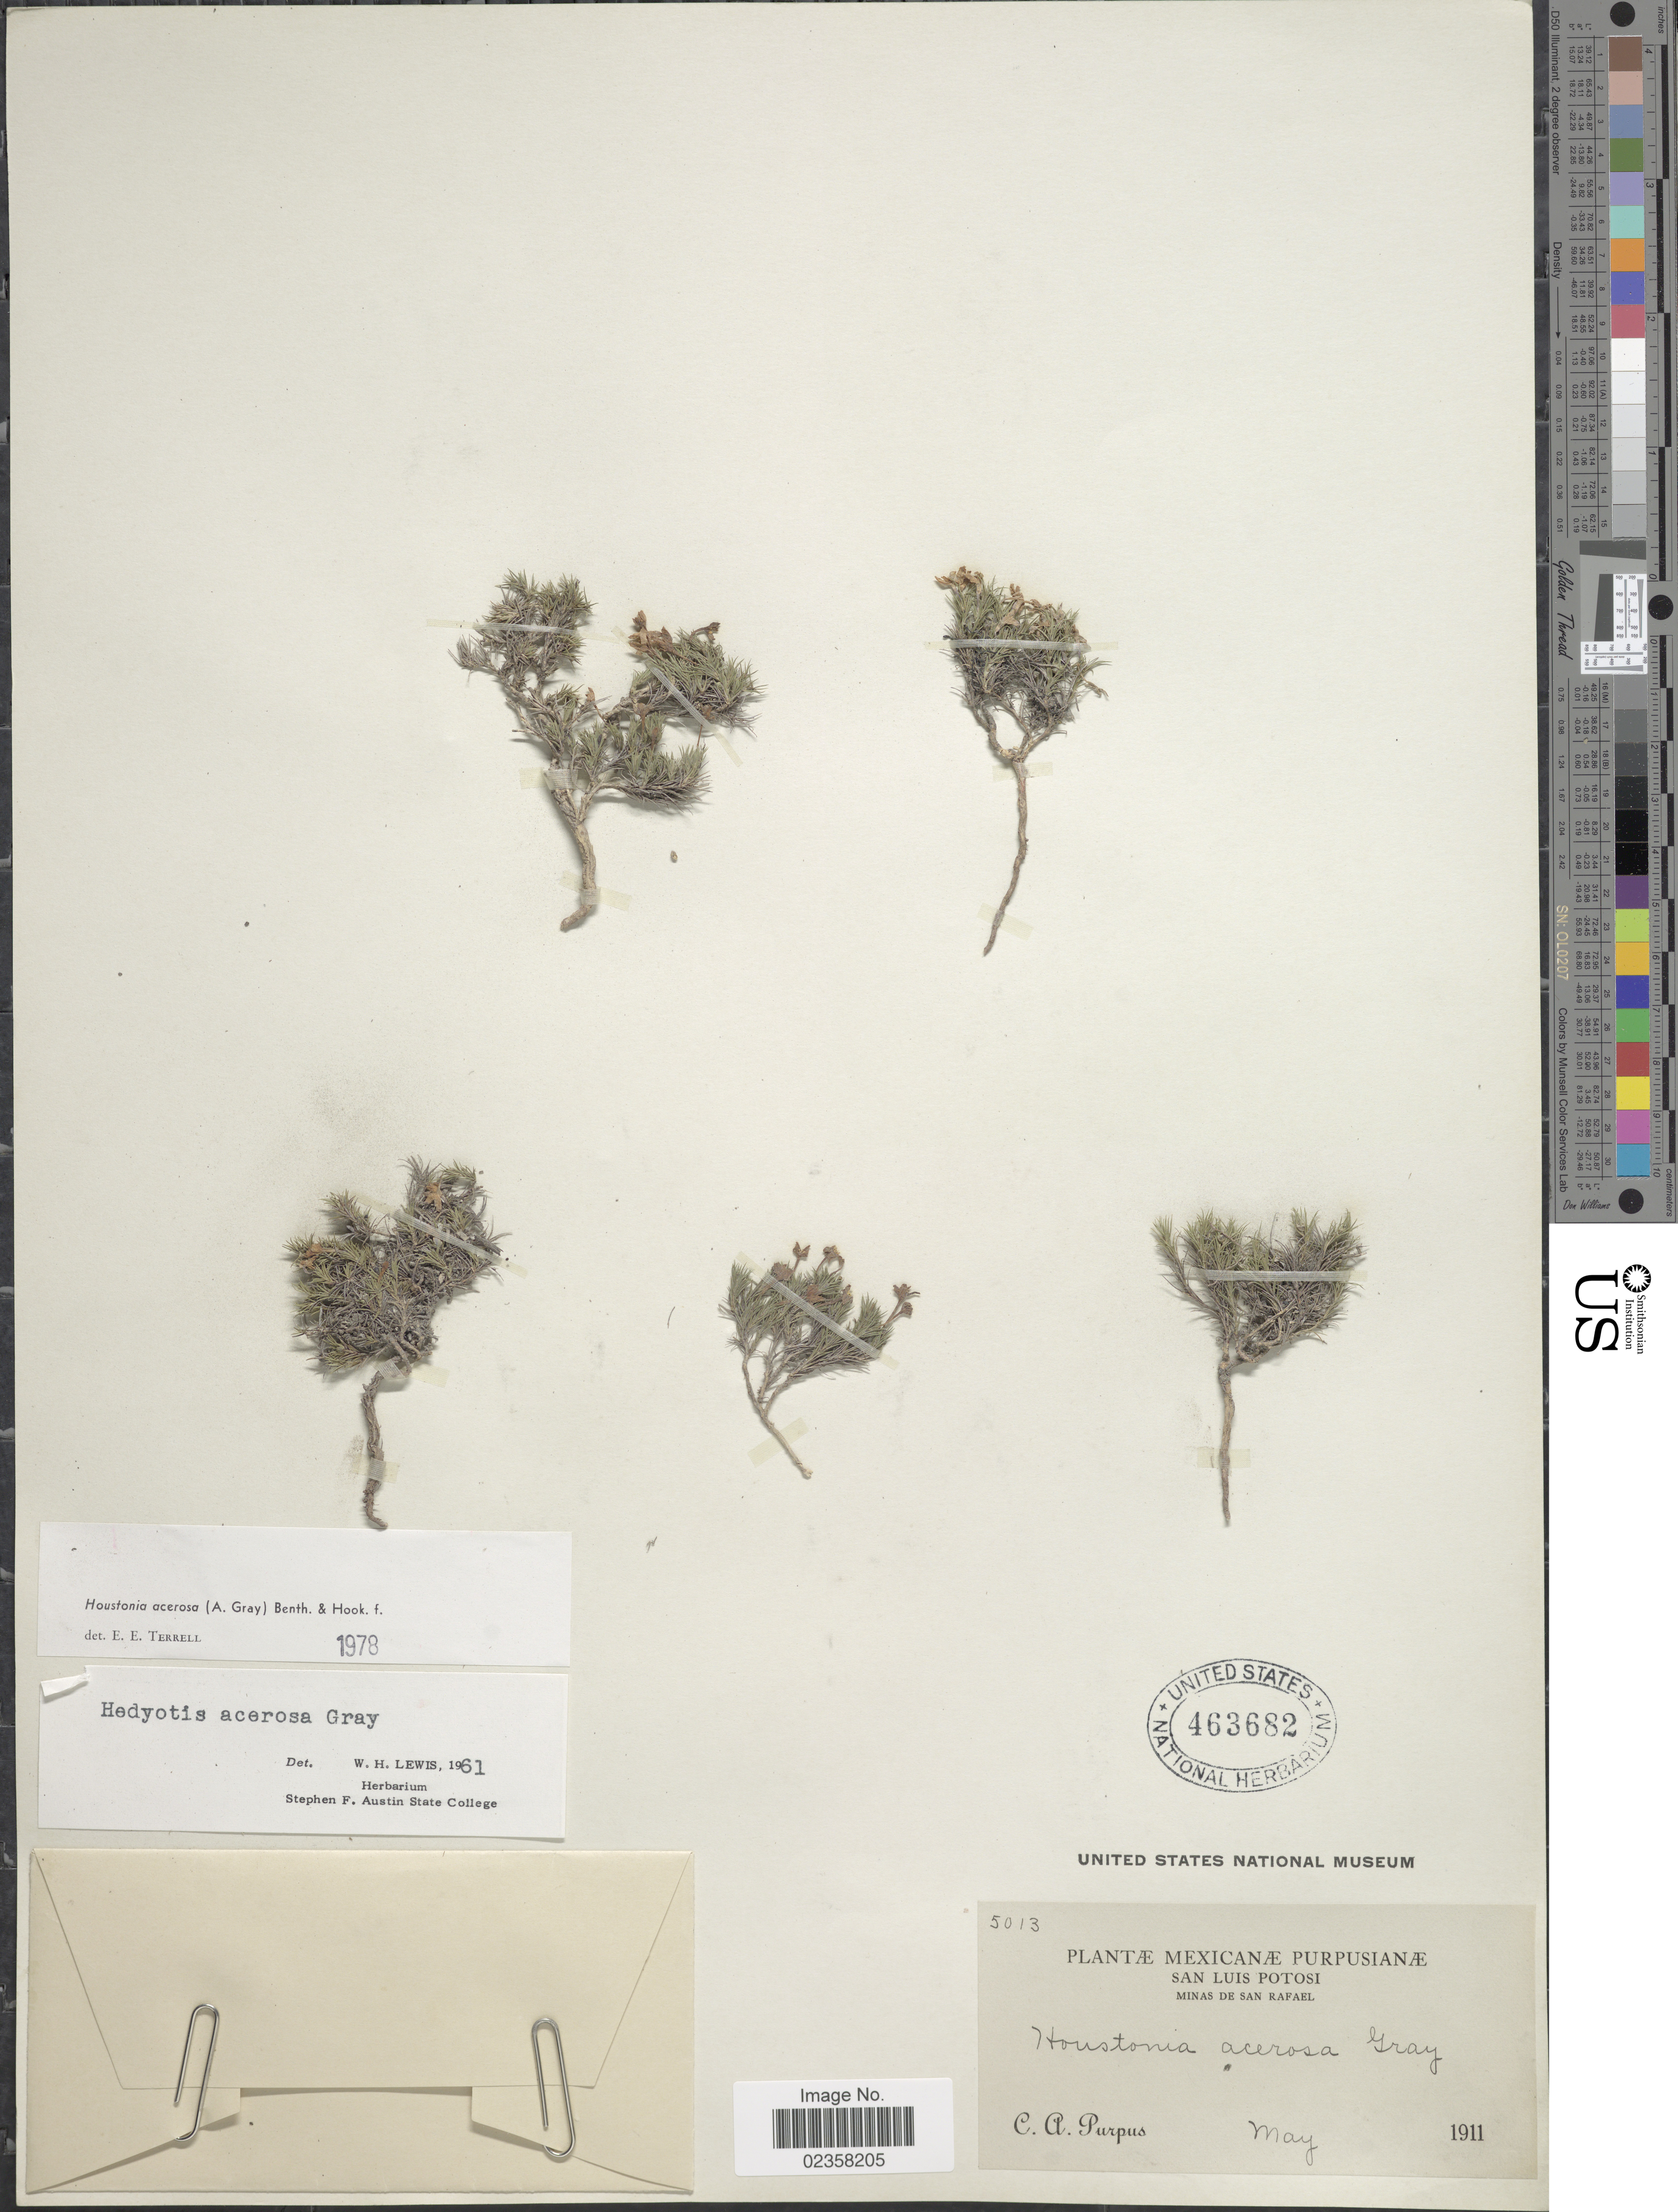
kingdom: Plantae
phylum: Tracheophyta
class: Magnoliopsida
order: Gentianales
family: Rubiaceae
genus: Houstonia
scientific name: Houstonia acerosa var. acerosa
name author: (A. Gray) Benth. & Hook. f.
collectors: C. A. Purpus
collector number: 5013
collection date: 1911-05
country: Mexico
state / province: San Luis Potosí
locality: Mexicanae Purpusianae, Minas de San Rafael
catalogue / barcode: US 463682